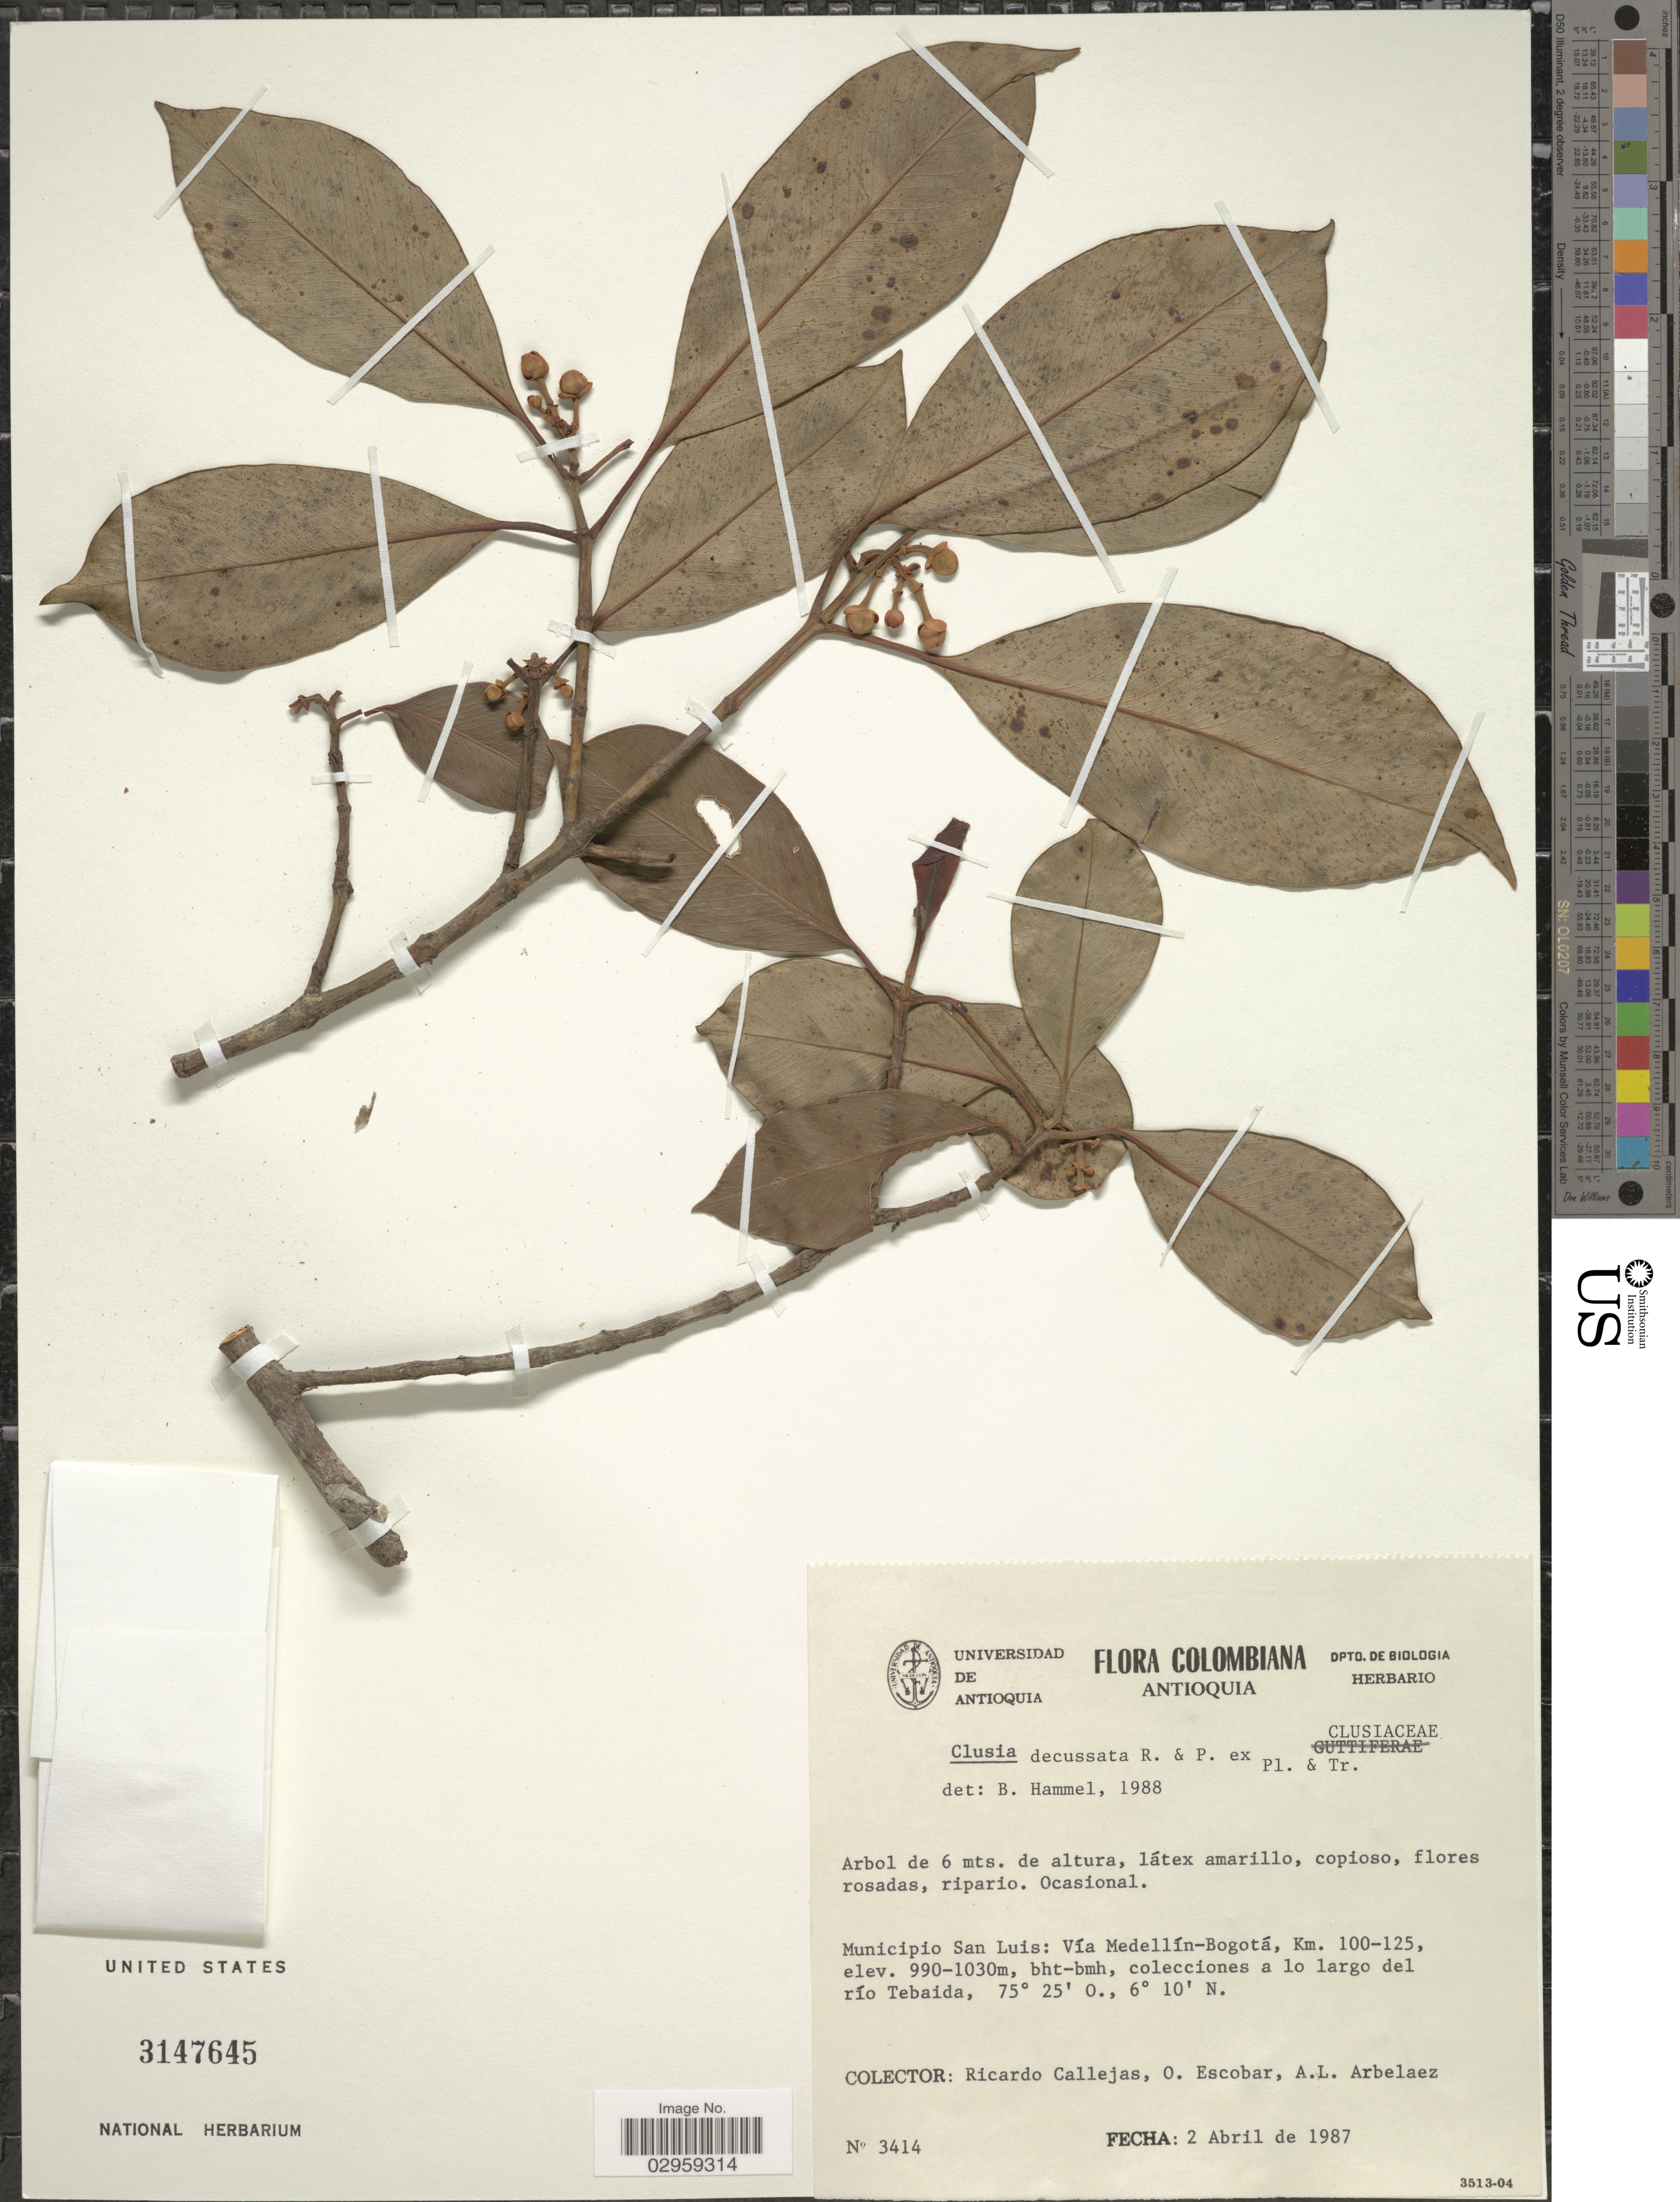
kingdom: Plantae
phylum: Tracheophyta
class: Magnoliopsida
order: Malpighiales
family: Clusiaceae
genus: Clusia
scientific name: Clusia decussata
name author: Ruiz & Pav. ex Planch. & Triana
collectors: R. Callejas, O. Escobar & A. Arbeláez Alvarez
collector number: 3414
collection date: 1987-04-02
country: Colombia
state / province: Antioquia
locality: Municipio San Luis: Vía Medellín-Bogotá, Km. 100-125, collecciones a lo largo del río Tebaida.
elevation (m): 990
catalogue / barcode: US 3147645